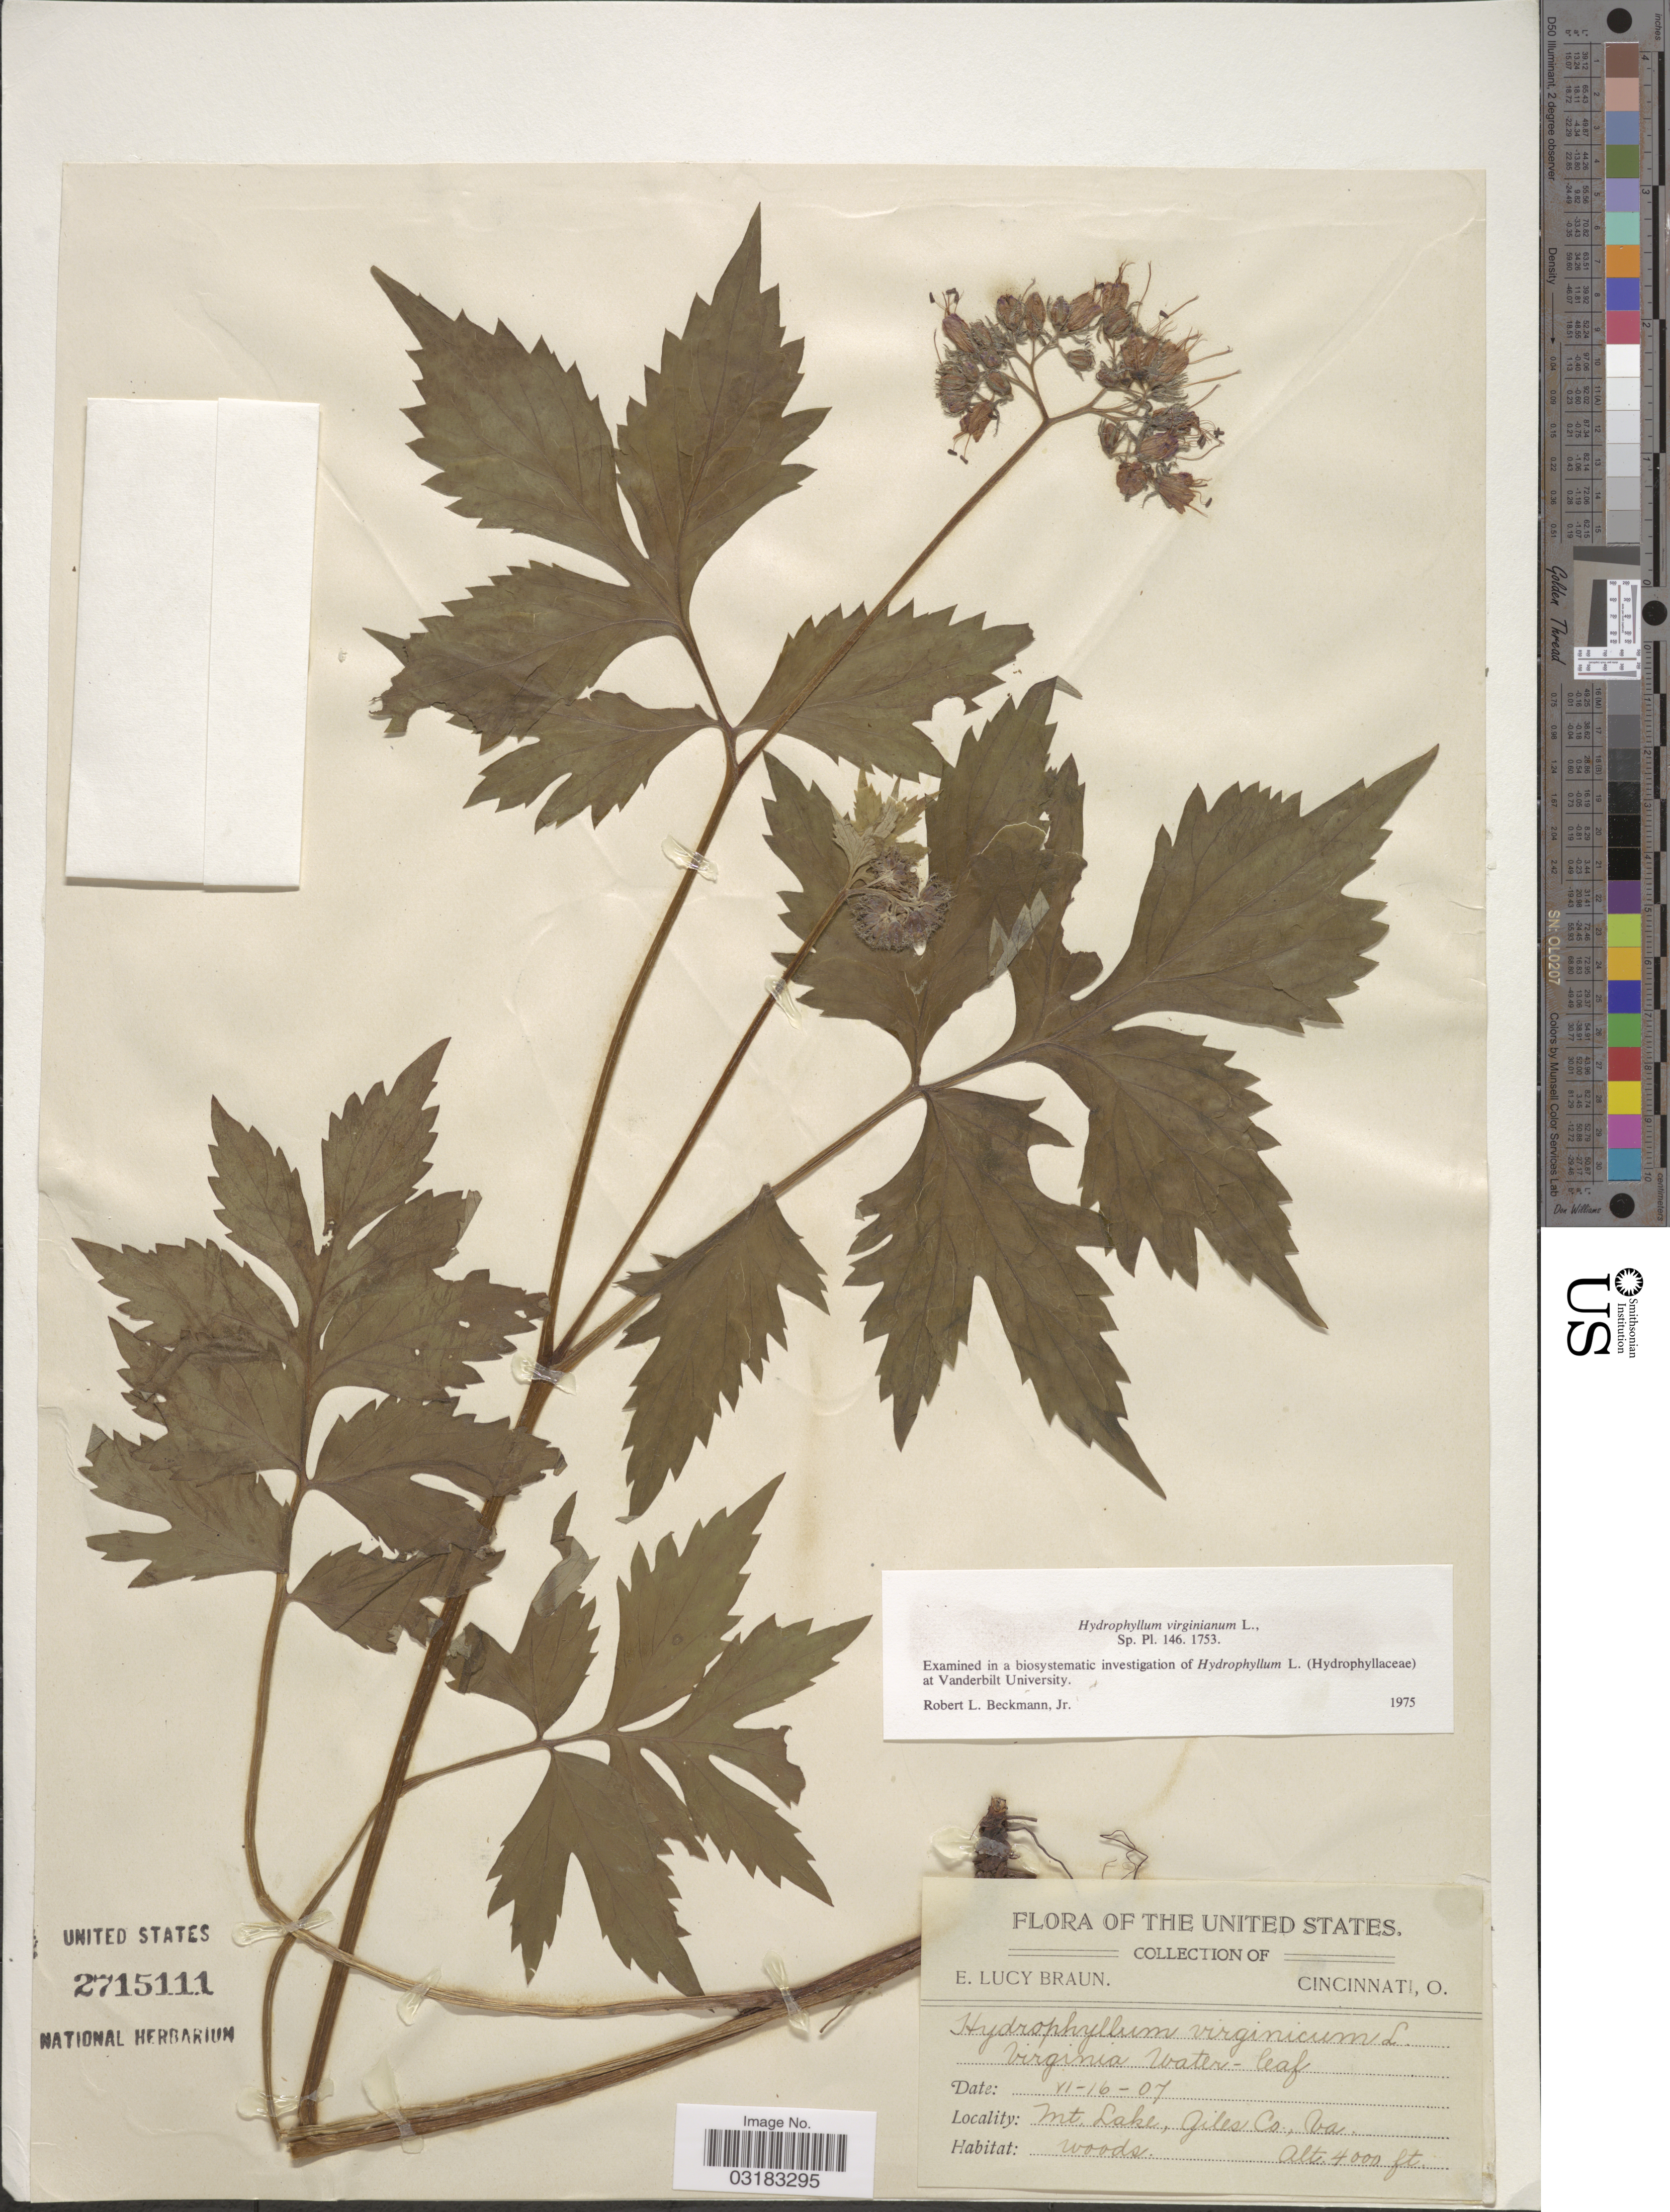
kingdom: Plantae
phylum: Tracheophyta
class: Magnoliopsida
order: Boraginales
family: Hydrophyllaceae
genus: Hydrophyllum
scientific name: Hydrophyllum virginianum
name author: L.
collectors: E. L. Braun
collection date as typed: Transcribed d/m/y: 16/6/7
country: United States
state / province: Virginia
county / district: Giles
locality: Mt. Lake, Giles Co.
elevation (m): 1219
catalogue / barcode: US 2715111